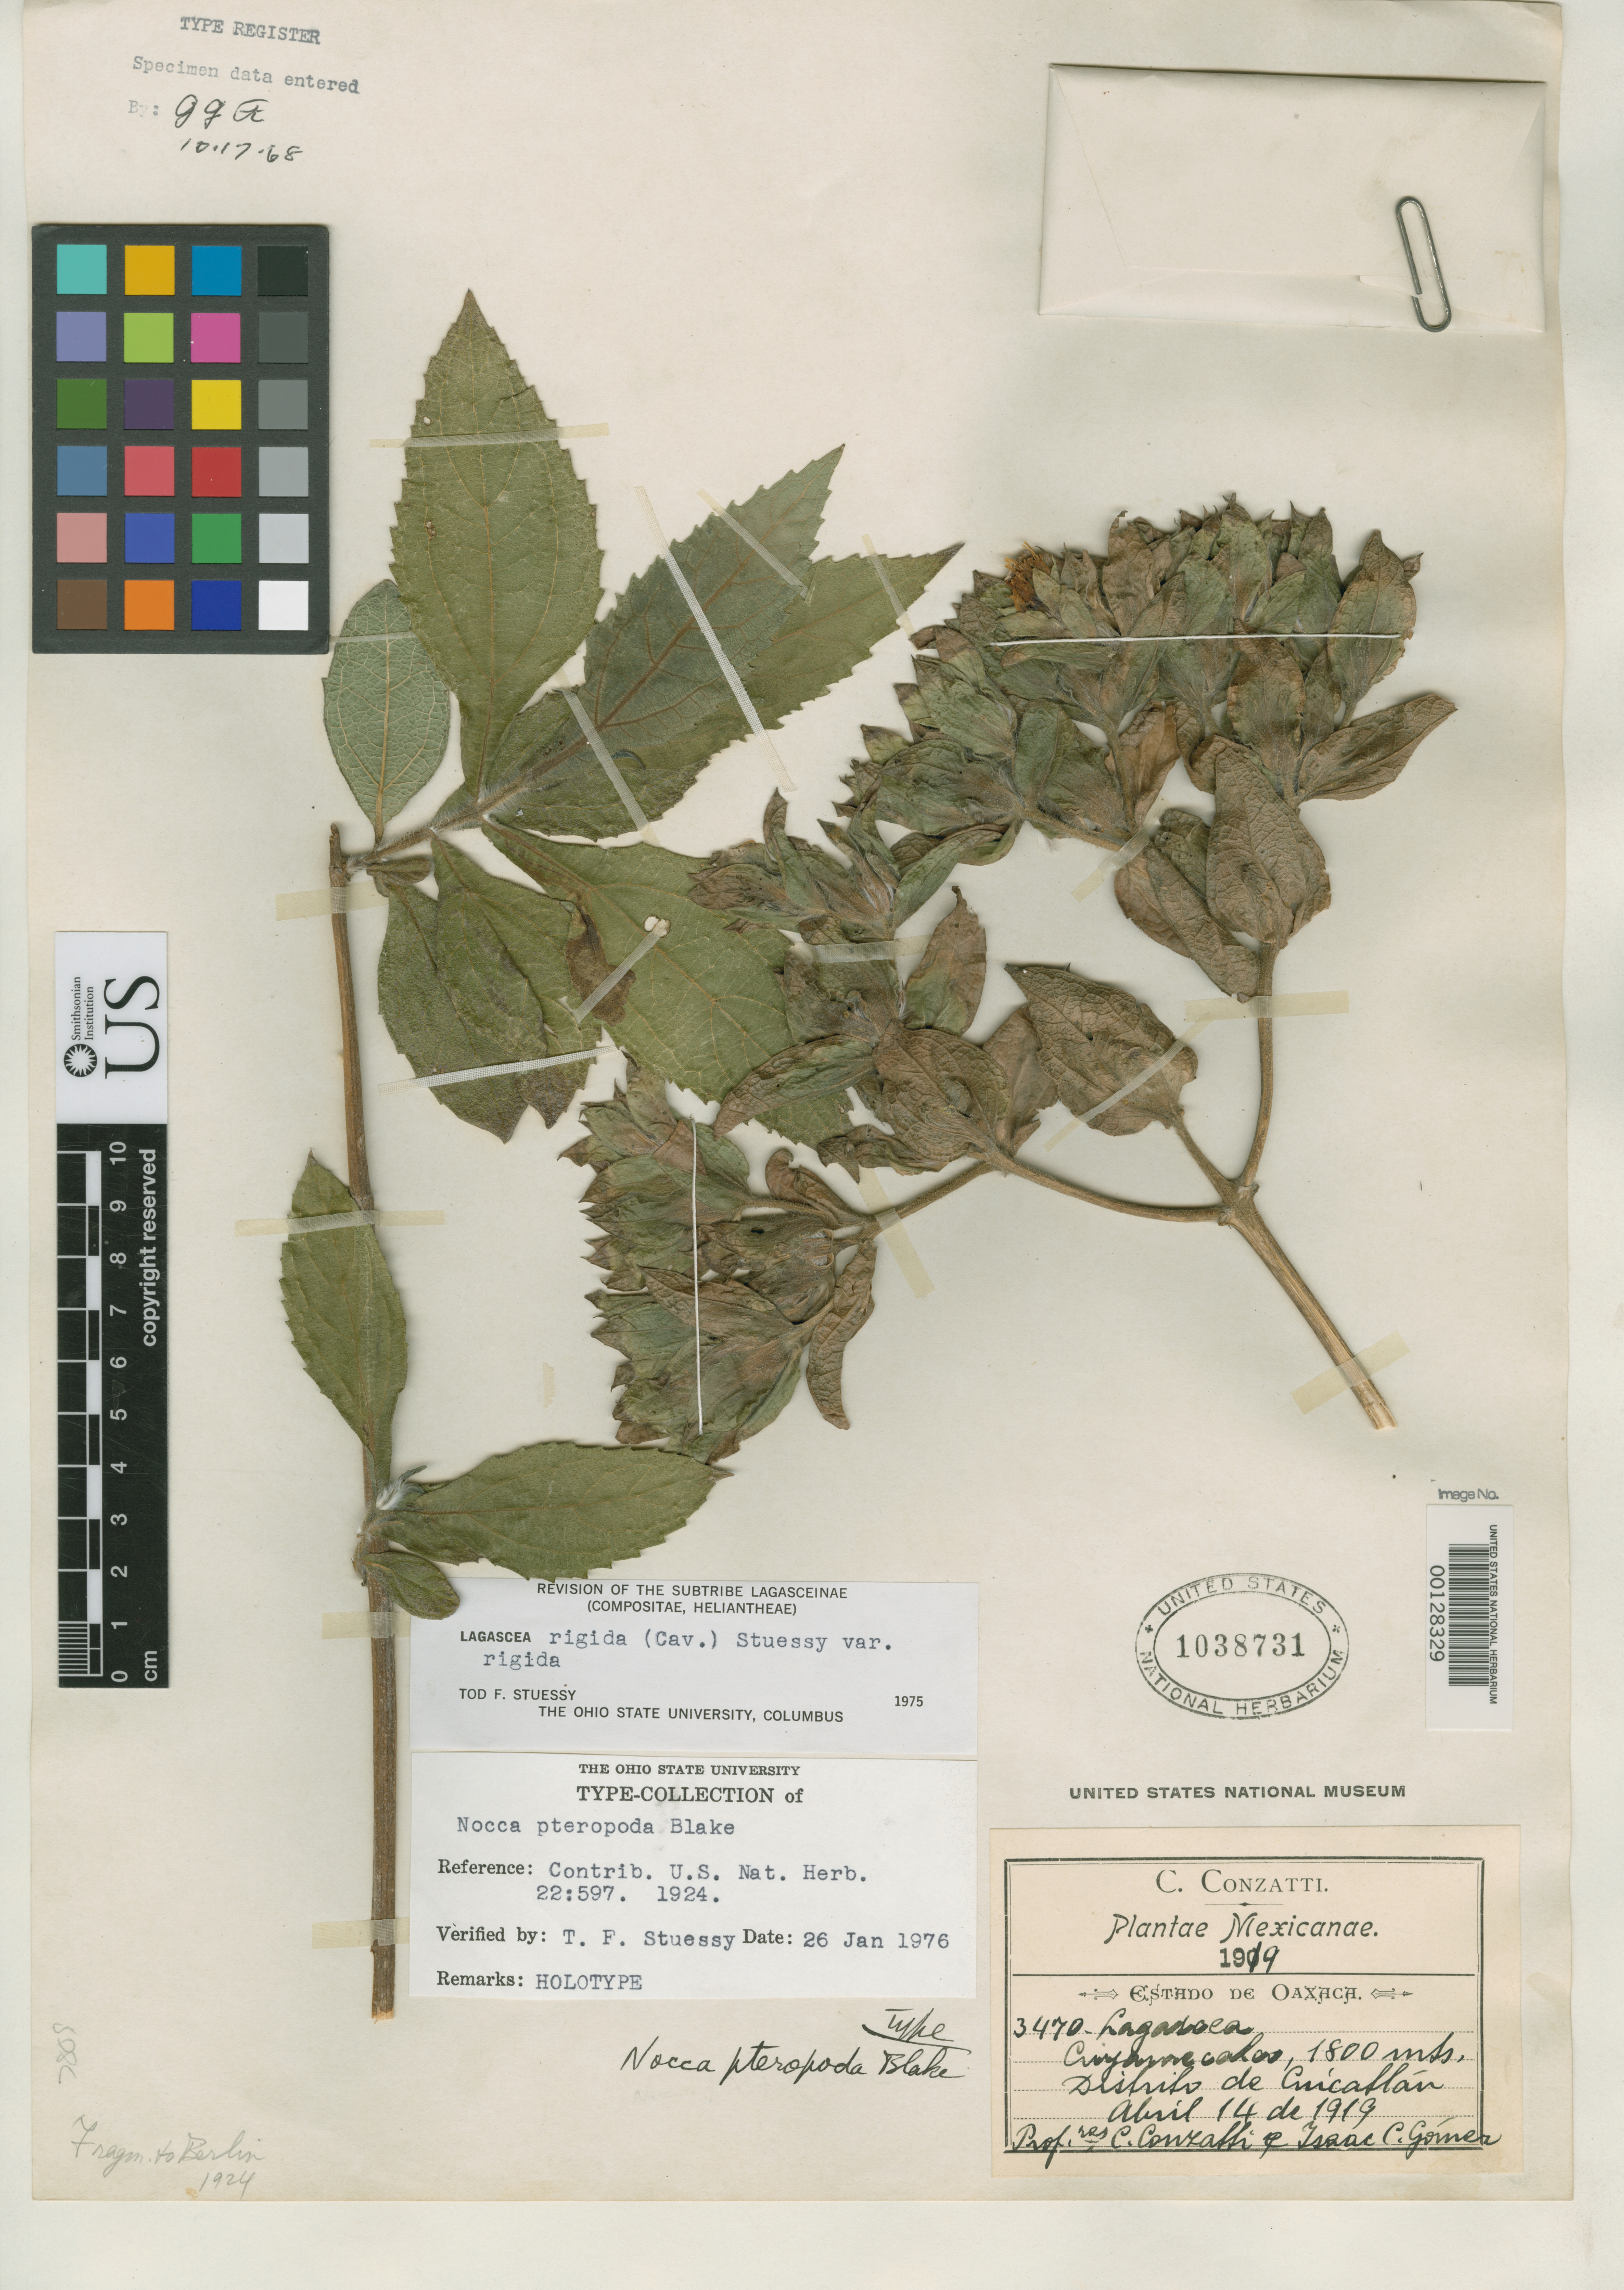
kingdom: Plantae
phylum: Tracheophyta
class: Magnoliopsida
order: Asterales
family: Asteraceae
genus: Nocca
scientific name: Nocca pteropoda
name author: S.F. Blake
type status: Holotype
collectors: C. Conzatti & J. Gomez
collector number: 3470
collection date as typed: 14 Apr 1919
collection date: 1919-04-14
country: Mexico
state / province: Oaxaca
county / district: Cuicatlan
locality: Cuyamecala.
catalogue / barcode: US 1038731